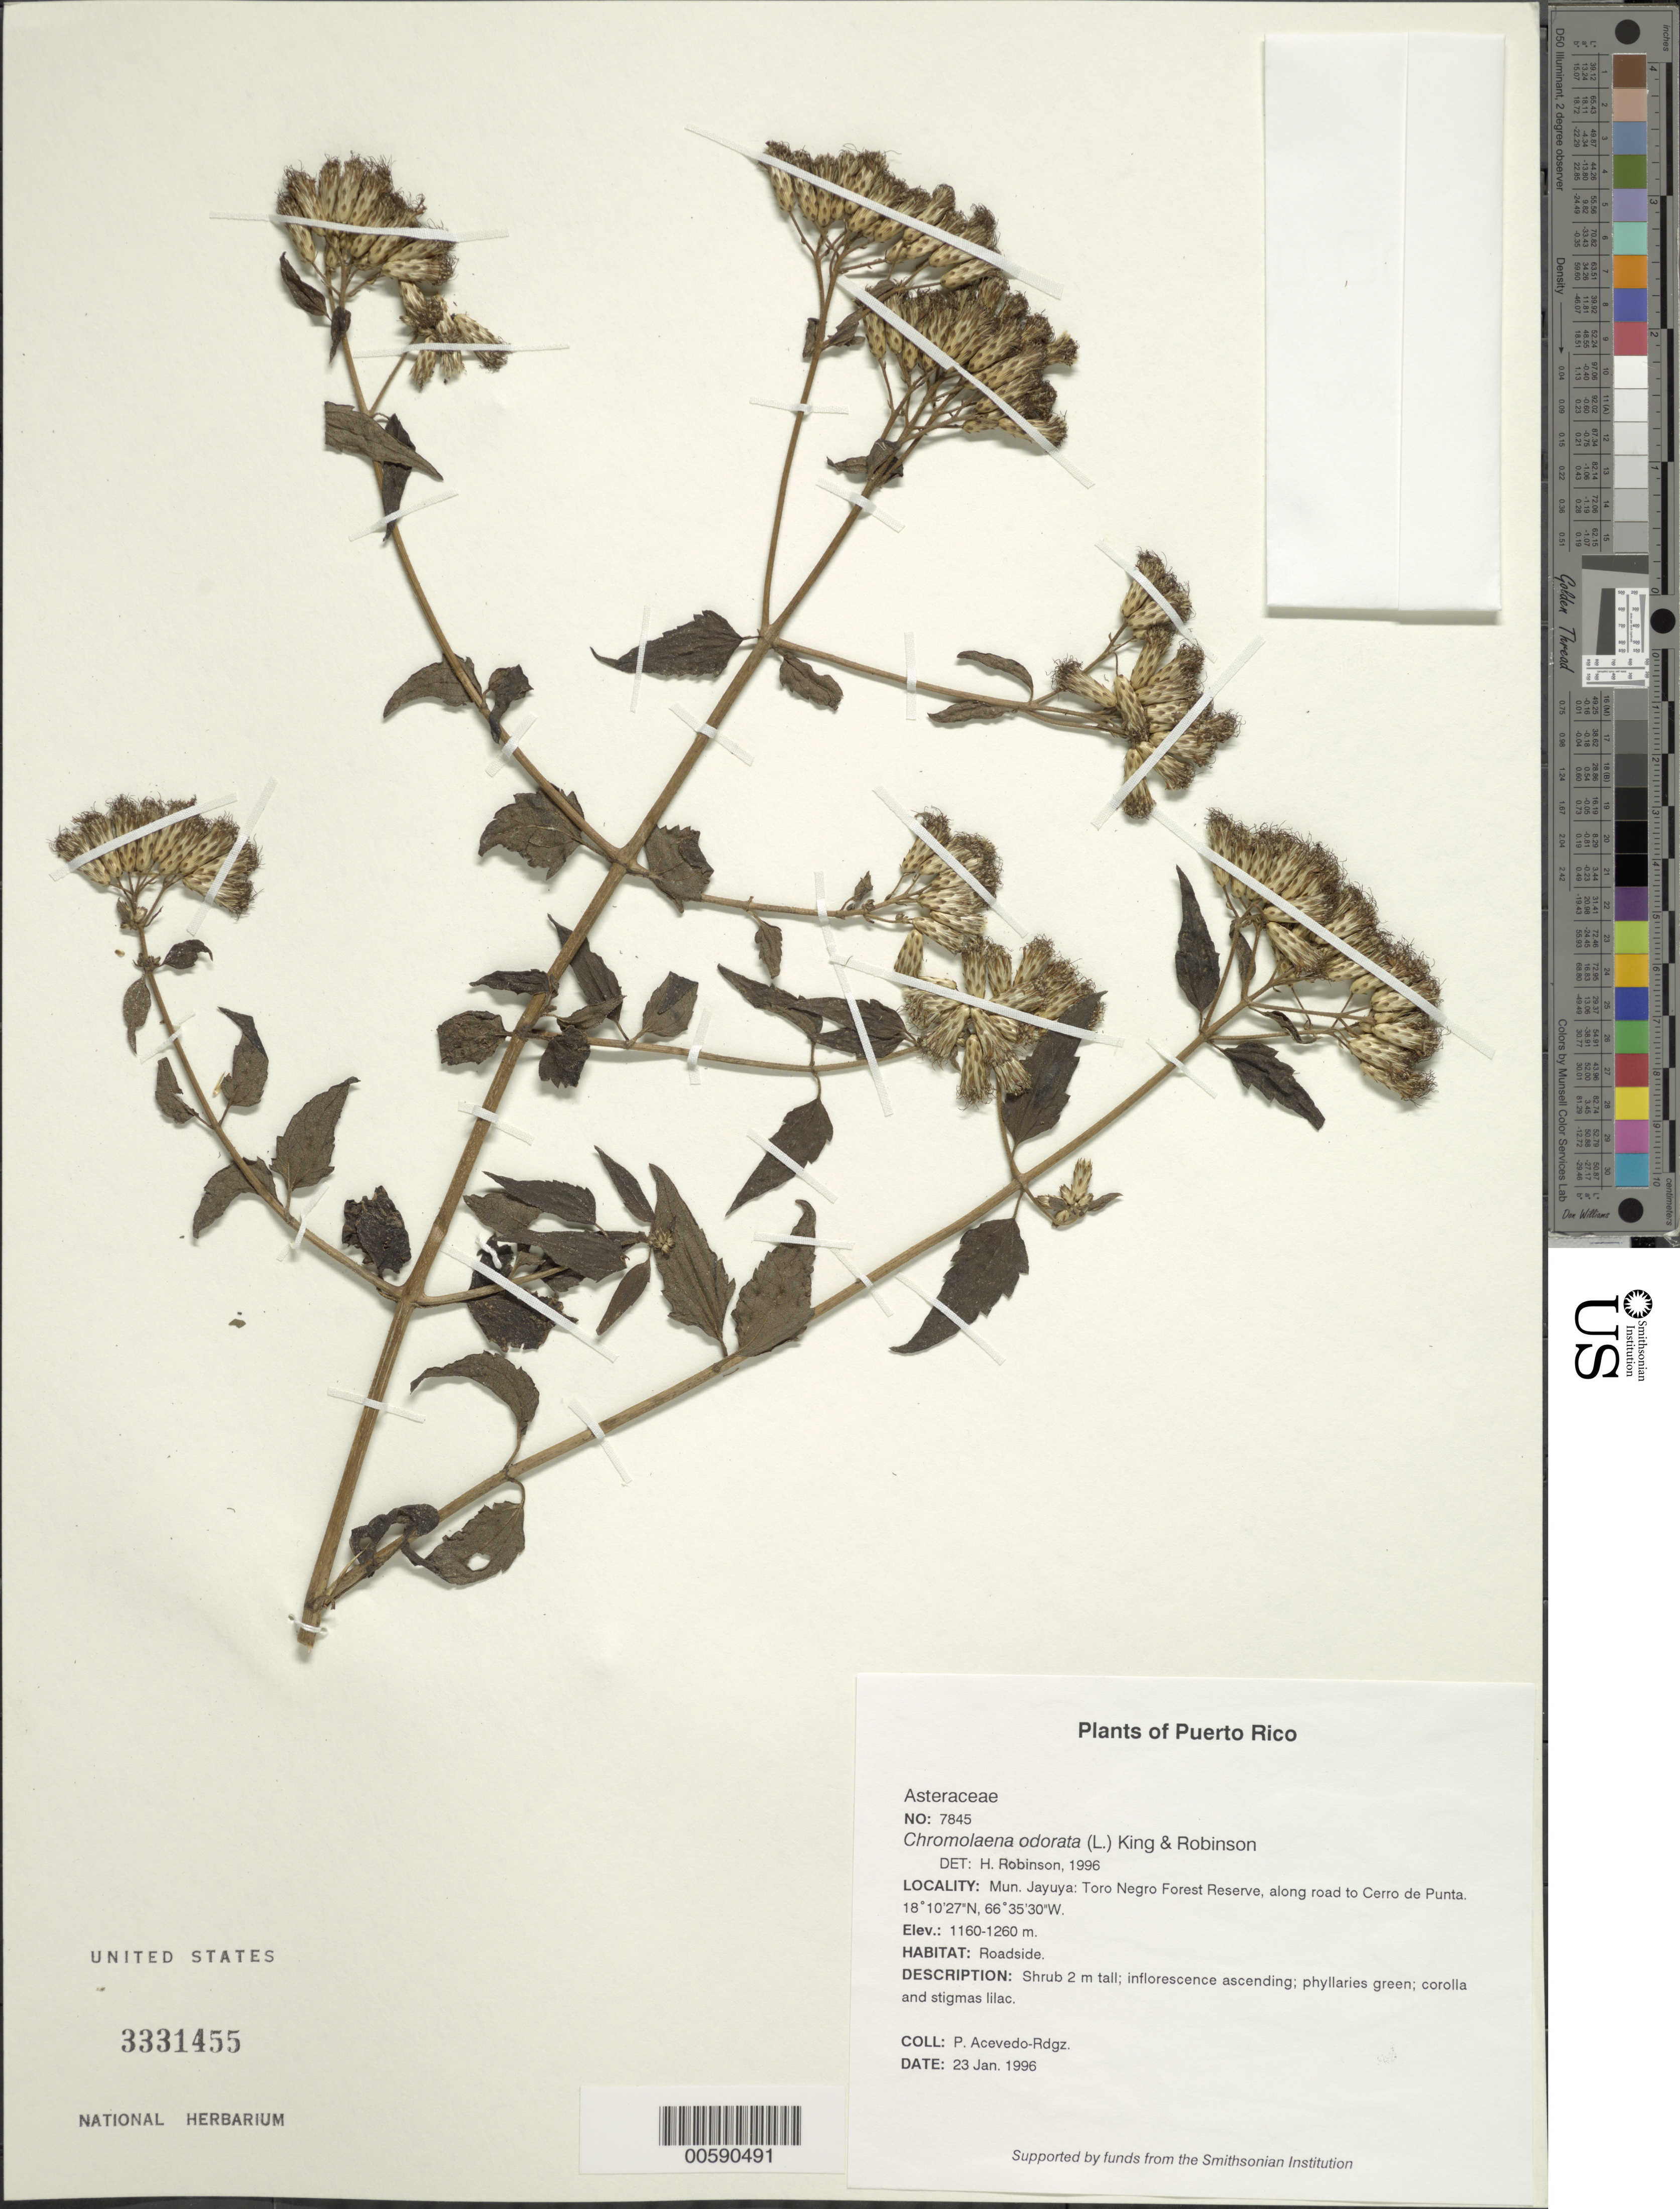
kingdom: Plantae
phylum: Tracheophyta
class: Magnoliopsida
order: Asterales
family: Asteraceae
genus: Chromolaena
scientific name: Chromolaena odorata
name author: (L.) R.M. King & H. Rob.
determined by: Robinson, Harold E., (US)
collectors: P. Acevedo-Rodr. & G. J. Breckon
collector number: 7845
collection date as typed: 23 Jan 1996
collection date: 1996-01-23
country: Puerto Rico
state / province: Ponce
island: Puerto Rico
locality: Ponce: Jayuya, Toro Negro Forest Reserve, along road to Cerro de Punta.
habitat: Roadside.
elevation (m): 1300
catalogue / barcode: US 3331455